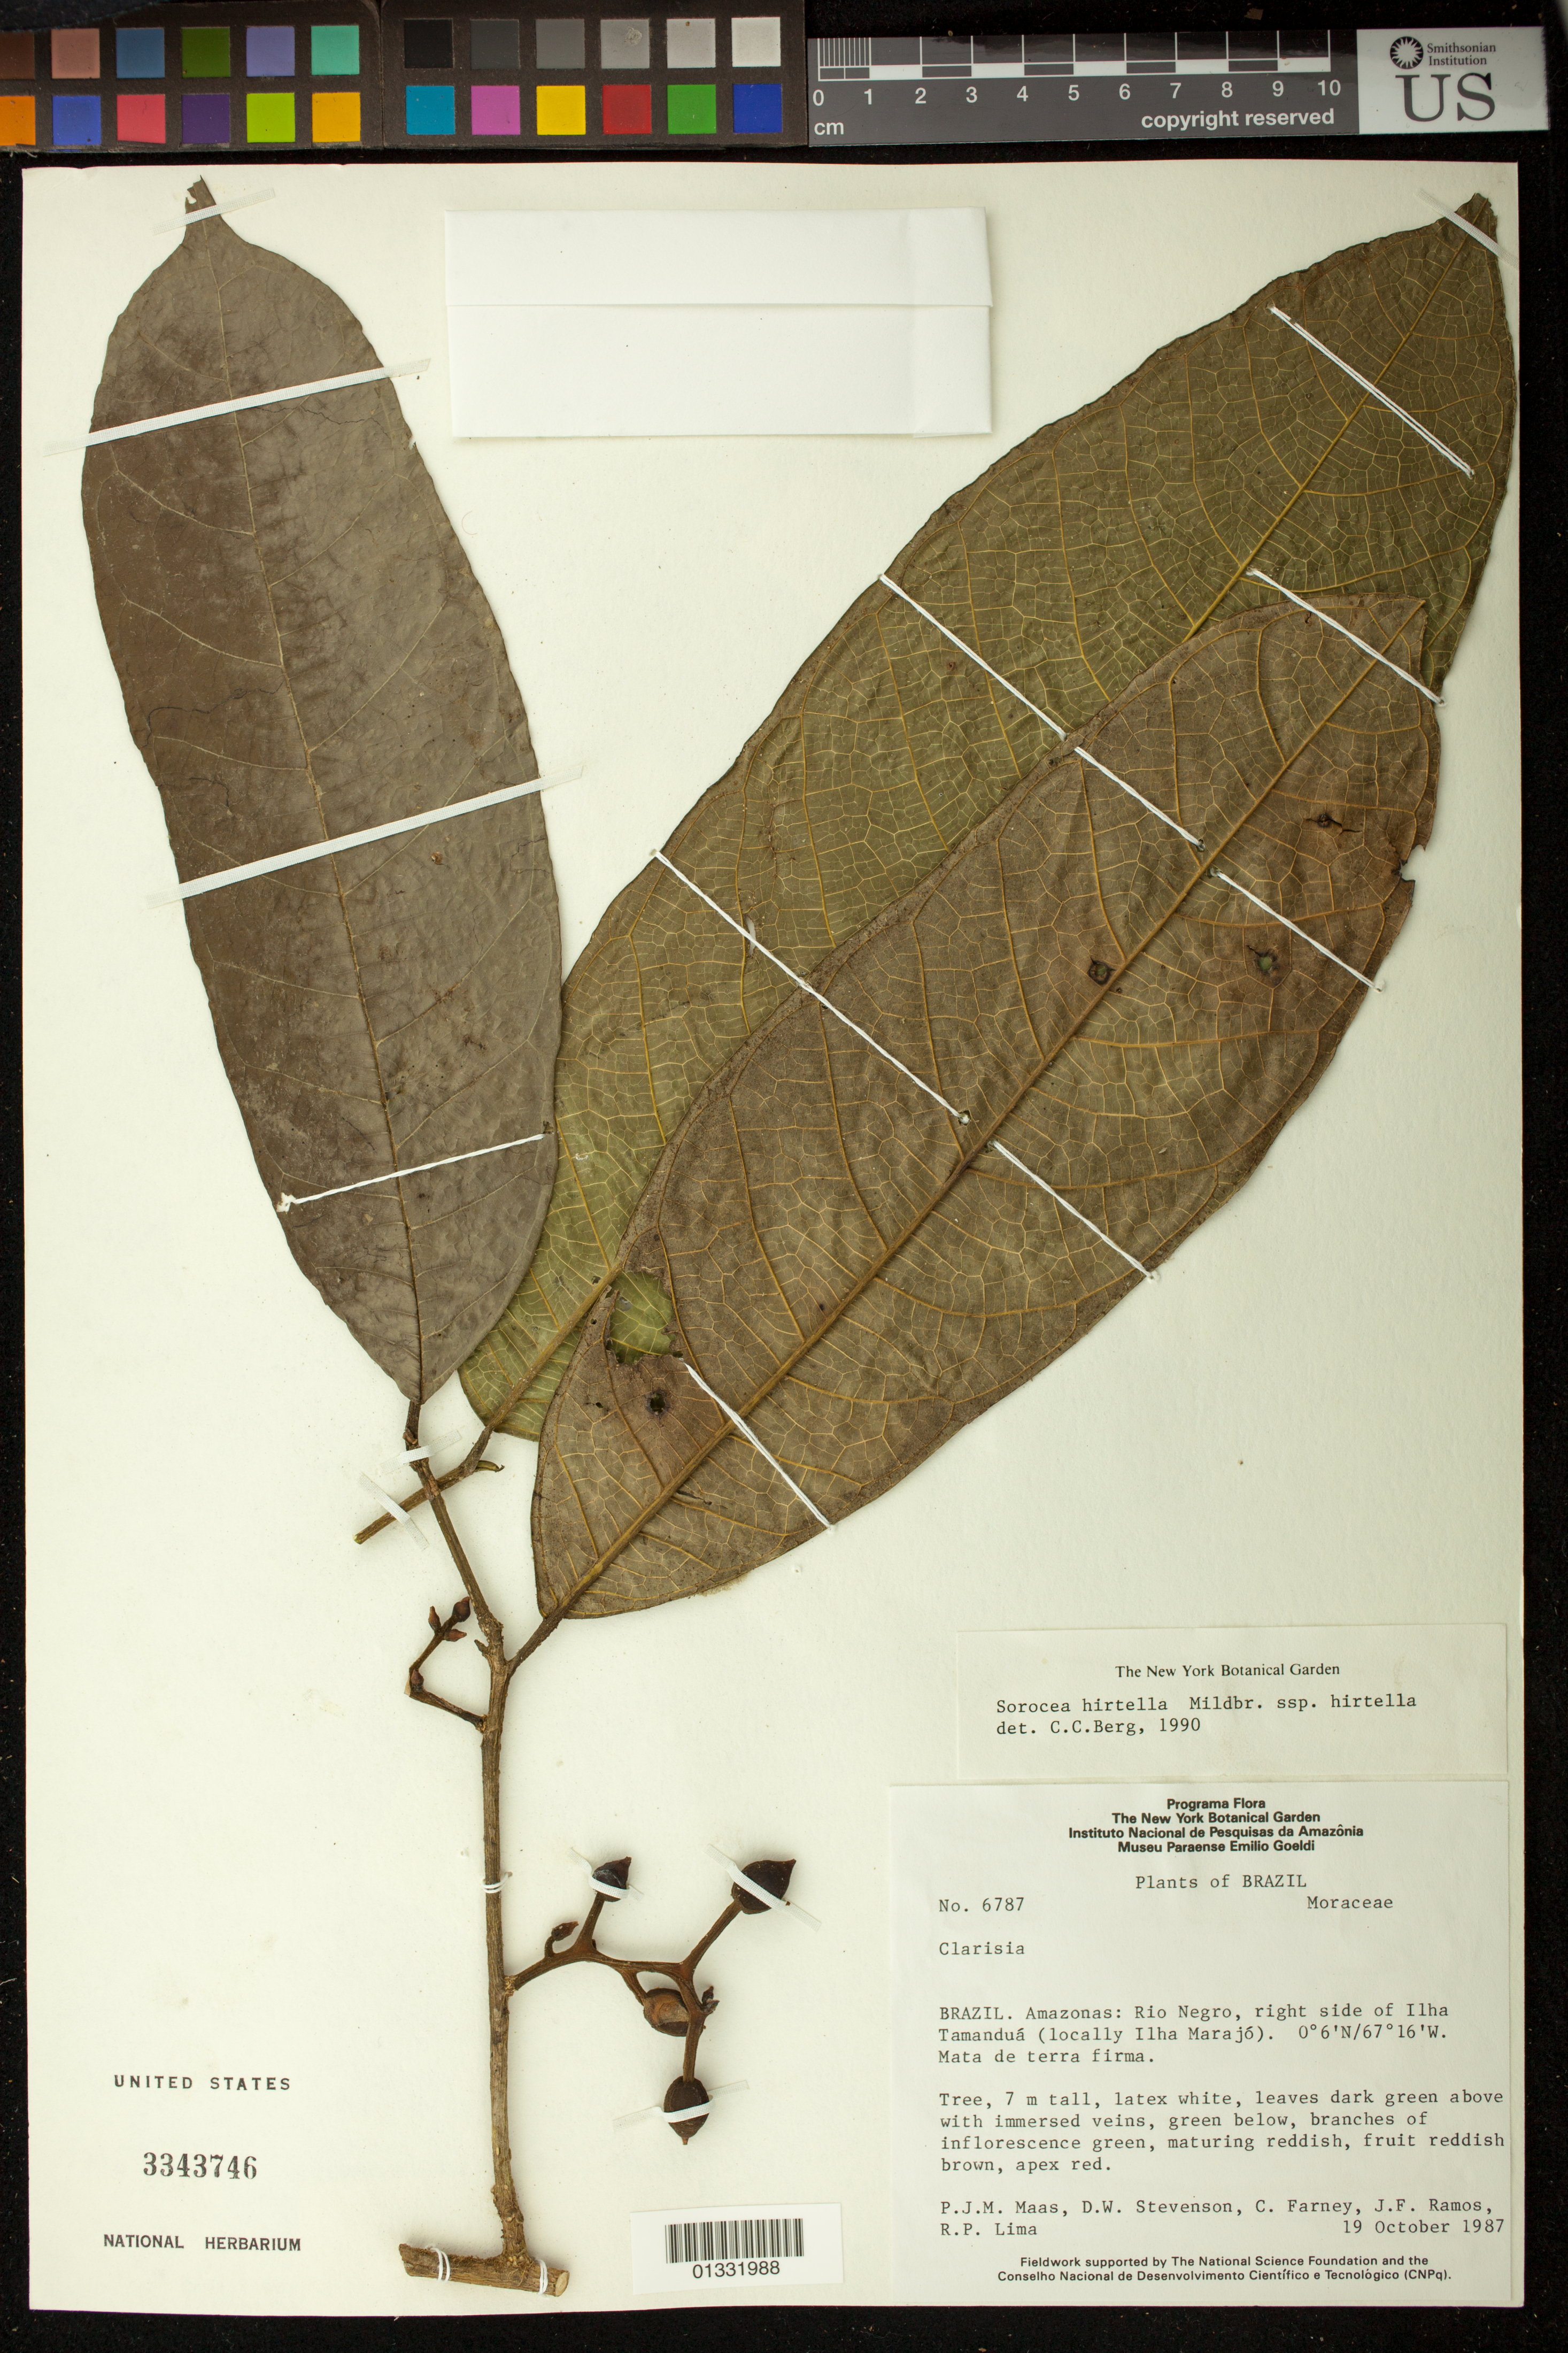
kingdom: Plantae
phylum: Tracheophyta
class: Magnoliopsida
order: Rosales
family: Moraceae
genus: Sorocea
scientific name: Sorocea hirtella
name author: Mildbr.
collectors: P. Maas, D. W. Stevenson, C. Farney, J. F. Ramos & R. P. Lima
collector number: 6787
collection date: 1987-10-19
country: Brazil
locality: Rio Negro, right side of Ilha Tamanduá (locally Ilha Marajó)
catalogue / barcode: US 3343746